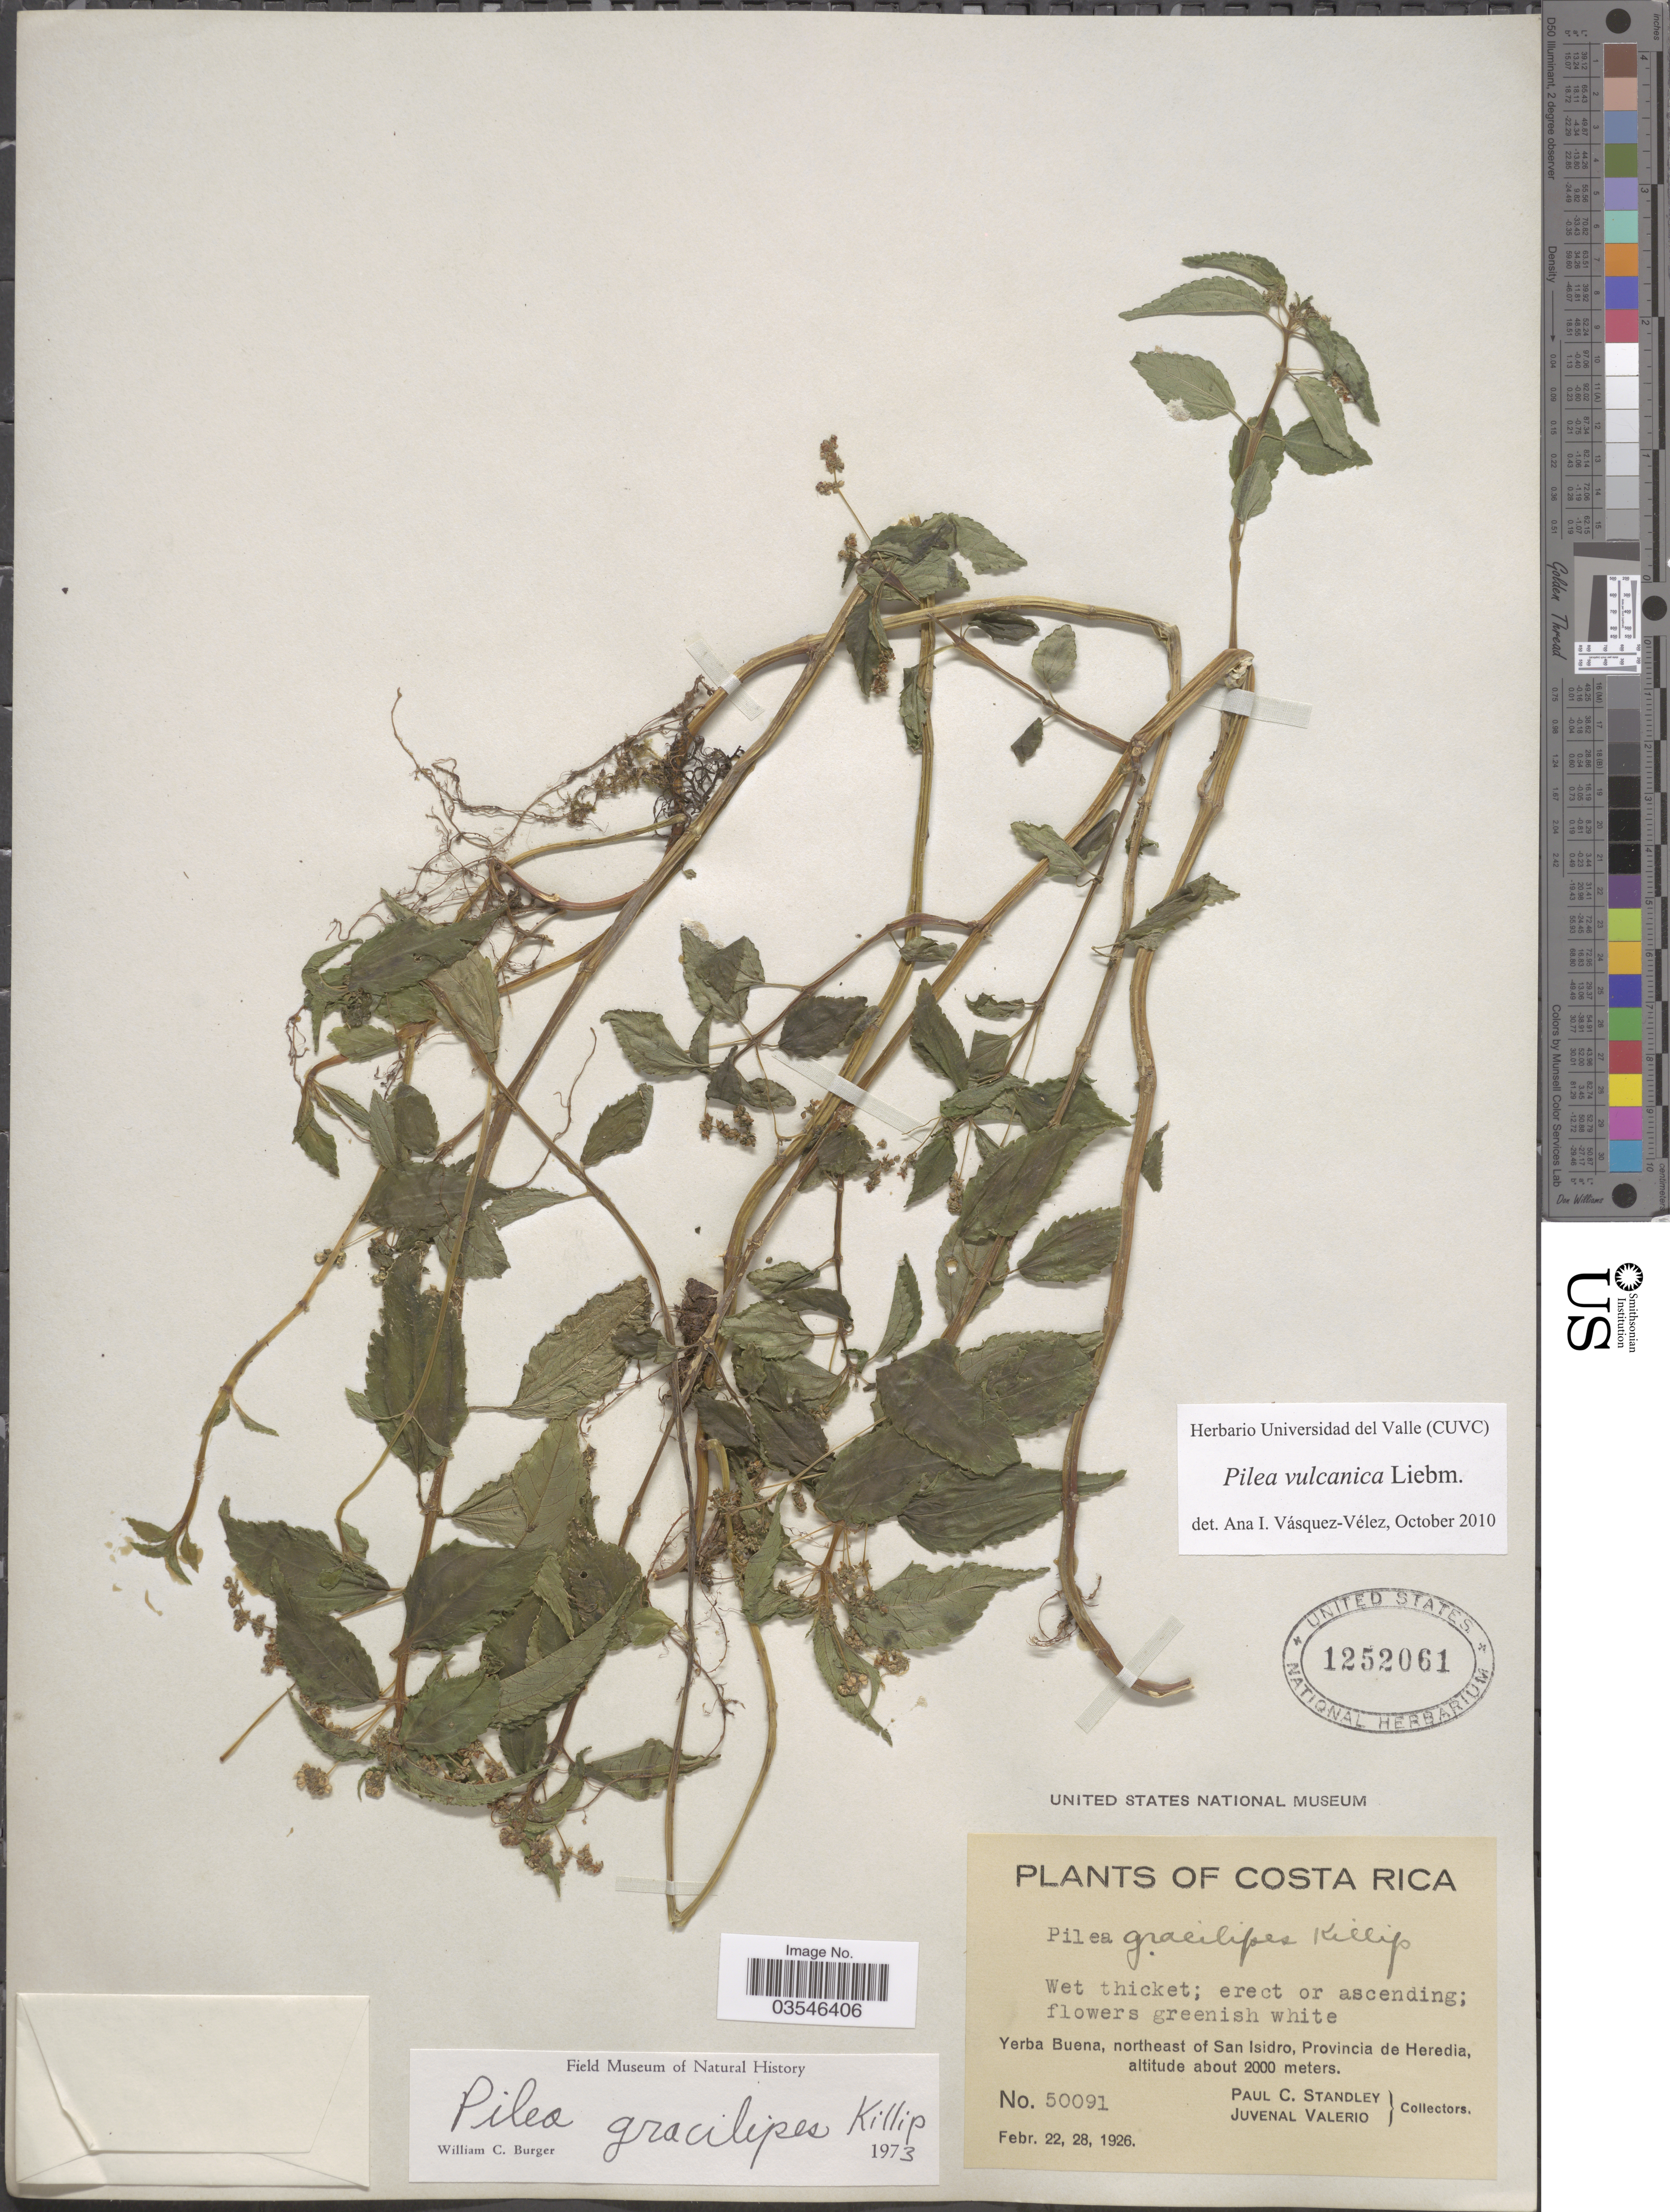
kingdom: Plantae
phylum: Tracheophyta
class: Magnoliopsida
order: Rosales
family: Urticaceae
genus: Pilea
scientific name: Pilea vulcanica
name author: Liebm.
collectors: P. C. Standley & J. Valerio R.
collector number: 50091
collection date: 1926-02-22/1926-02-28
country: Costa Rica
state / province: Heredia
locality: Yerba Buena, northeast of San Isidro.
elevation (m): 2000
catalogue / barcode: US 1252061